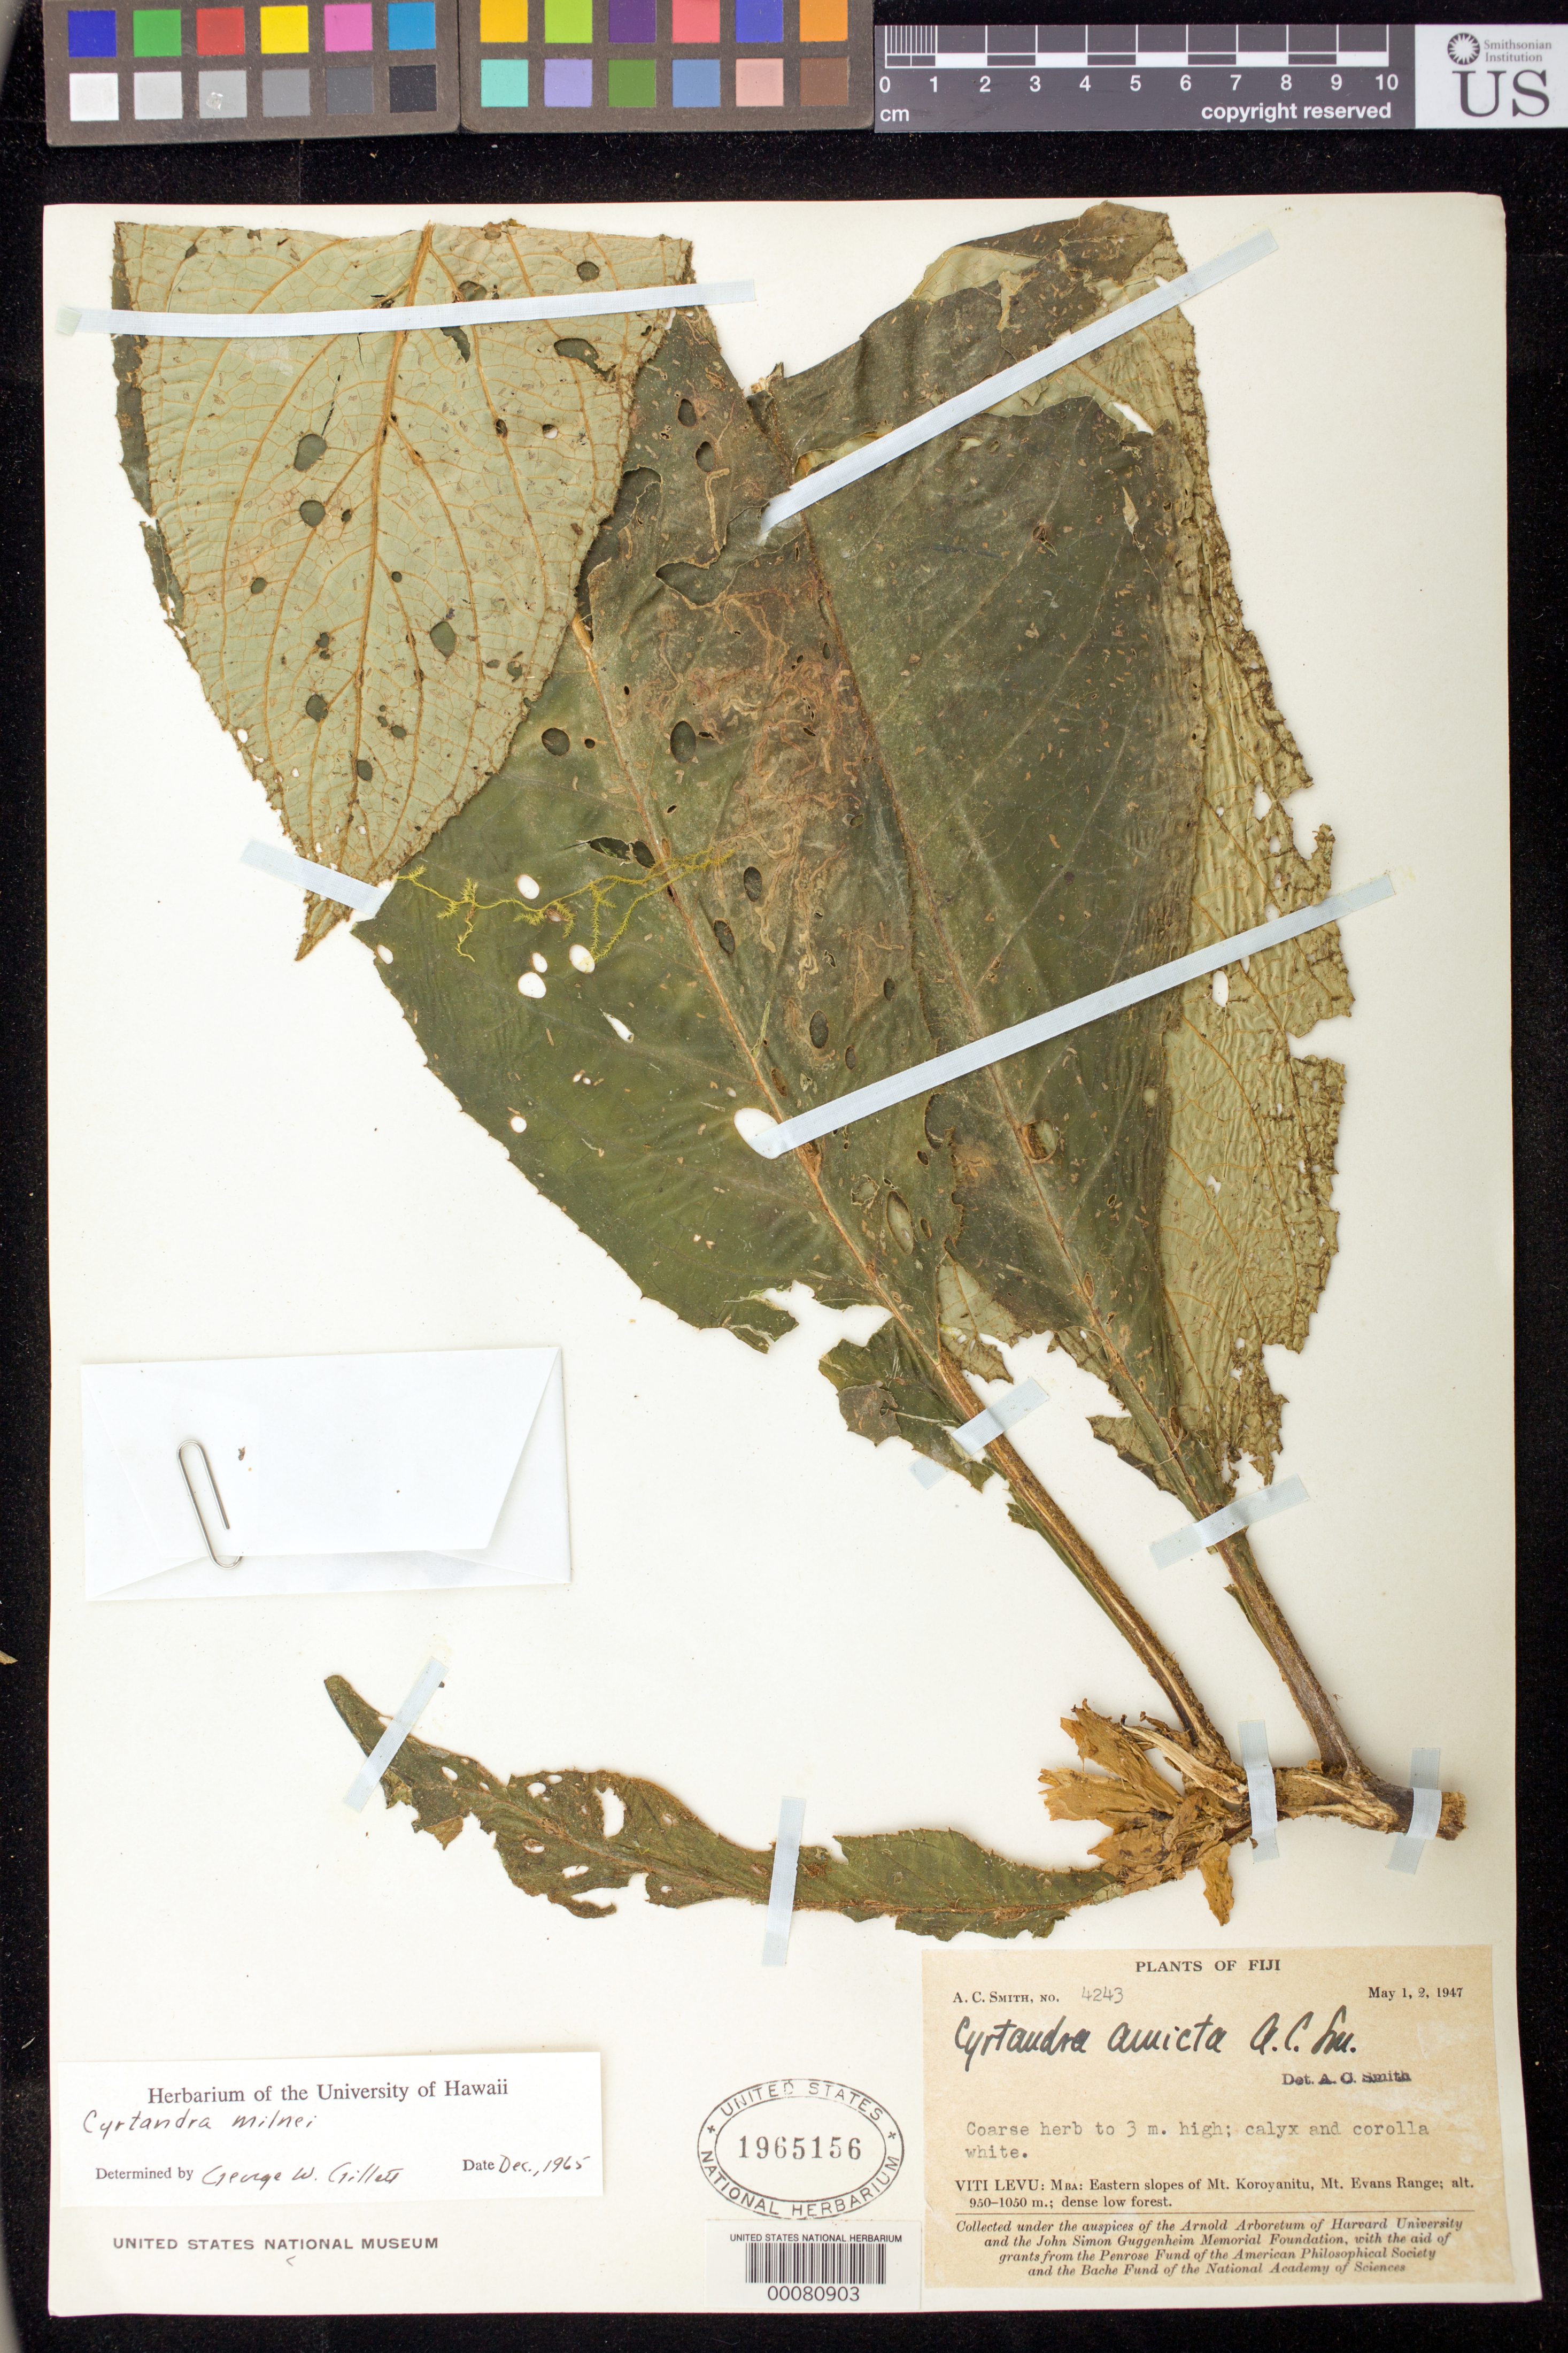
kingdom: Plantae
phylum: Tracheophyta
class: Magnoliopsida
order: Lamiales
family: Gesneriaceae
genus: Cyrtandra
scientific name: Cyrtandra milnei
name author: Seem. ex A. Gray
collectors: A. C. Smith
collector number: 4243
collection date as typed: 01-02 May 1947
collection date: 1947-05-01/1947-05-02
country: Fiji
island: Viti Levu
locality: Mba, eastern slopes of mt koroyanitu, mt evans range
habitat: Dense low forest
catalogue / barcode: US 1965156